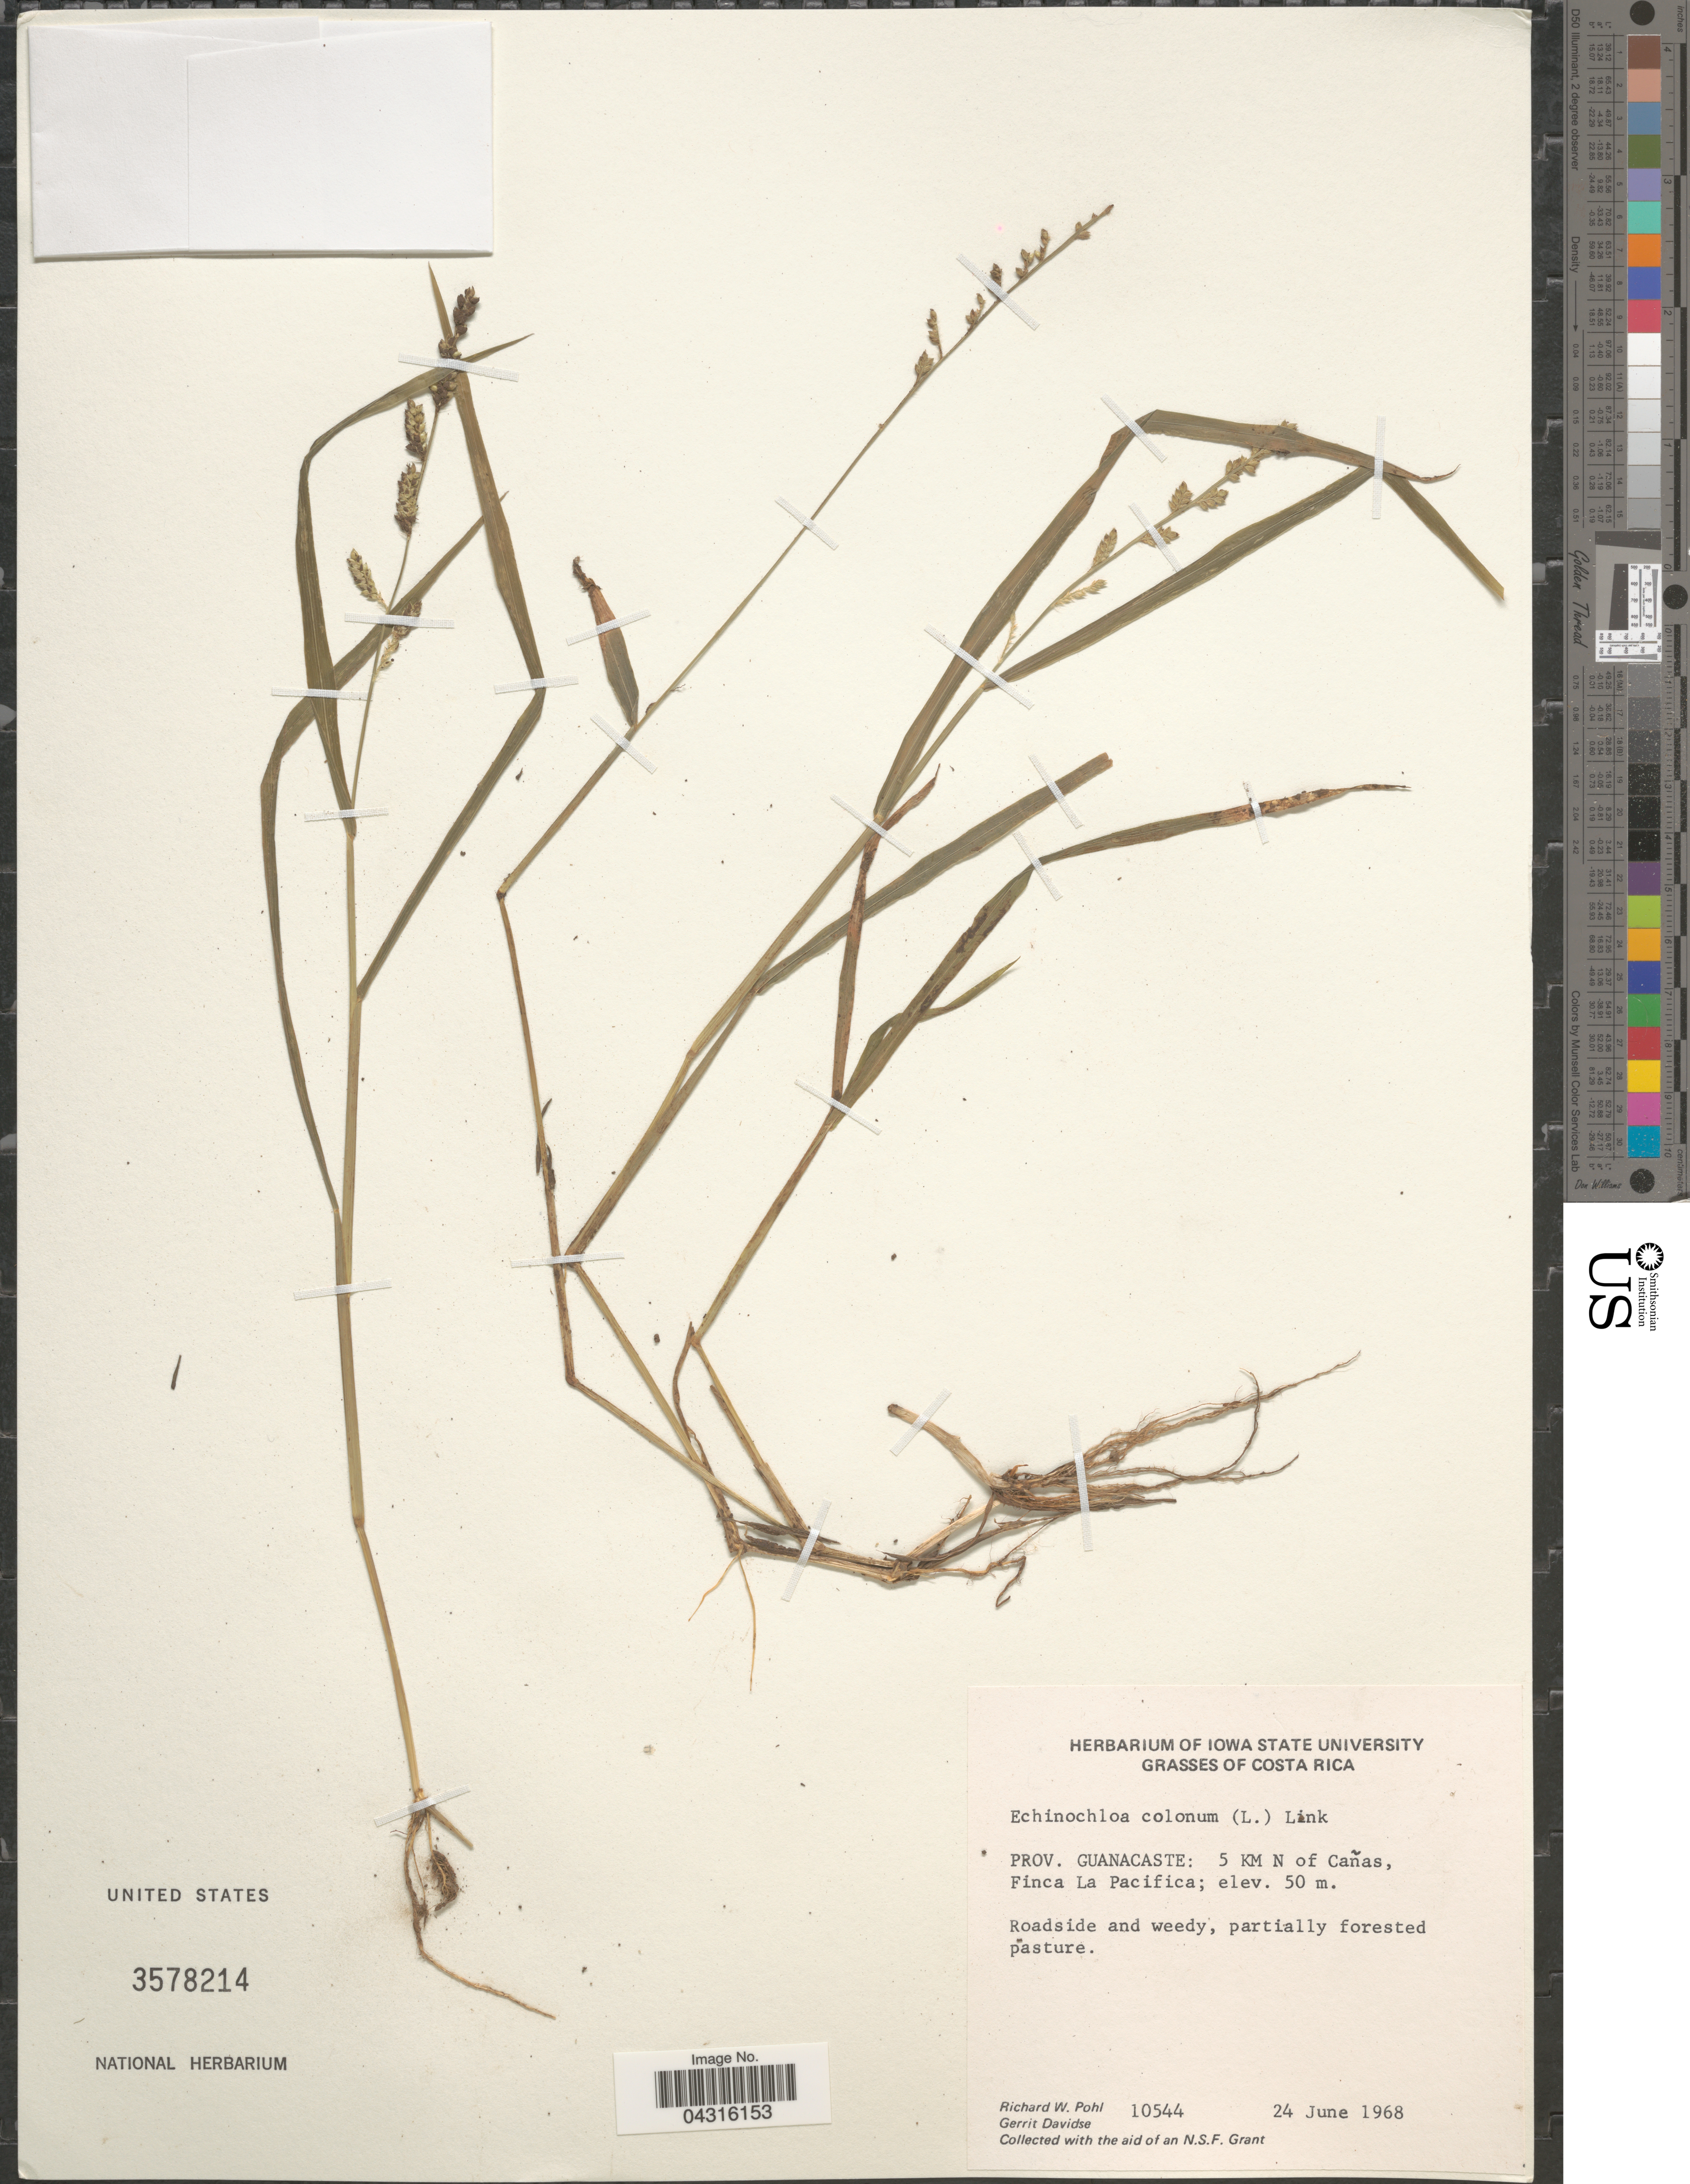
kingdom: Plantae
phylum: Tracheophyta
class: Liliopsida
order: Poales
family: Poaceae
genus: Echinochloa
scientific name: Echinochloa colona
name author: (L.) Link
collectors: W. P. Pohl & G. Davidse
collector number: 10544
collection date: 1968-06-24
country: Costa Rica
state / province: Guanacaste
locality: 5 KM N of Cañas, Finca La Pacifica.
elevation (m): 50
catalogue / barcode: US 3578214